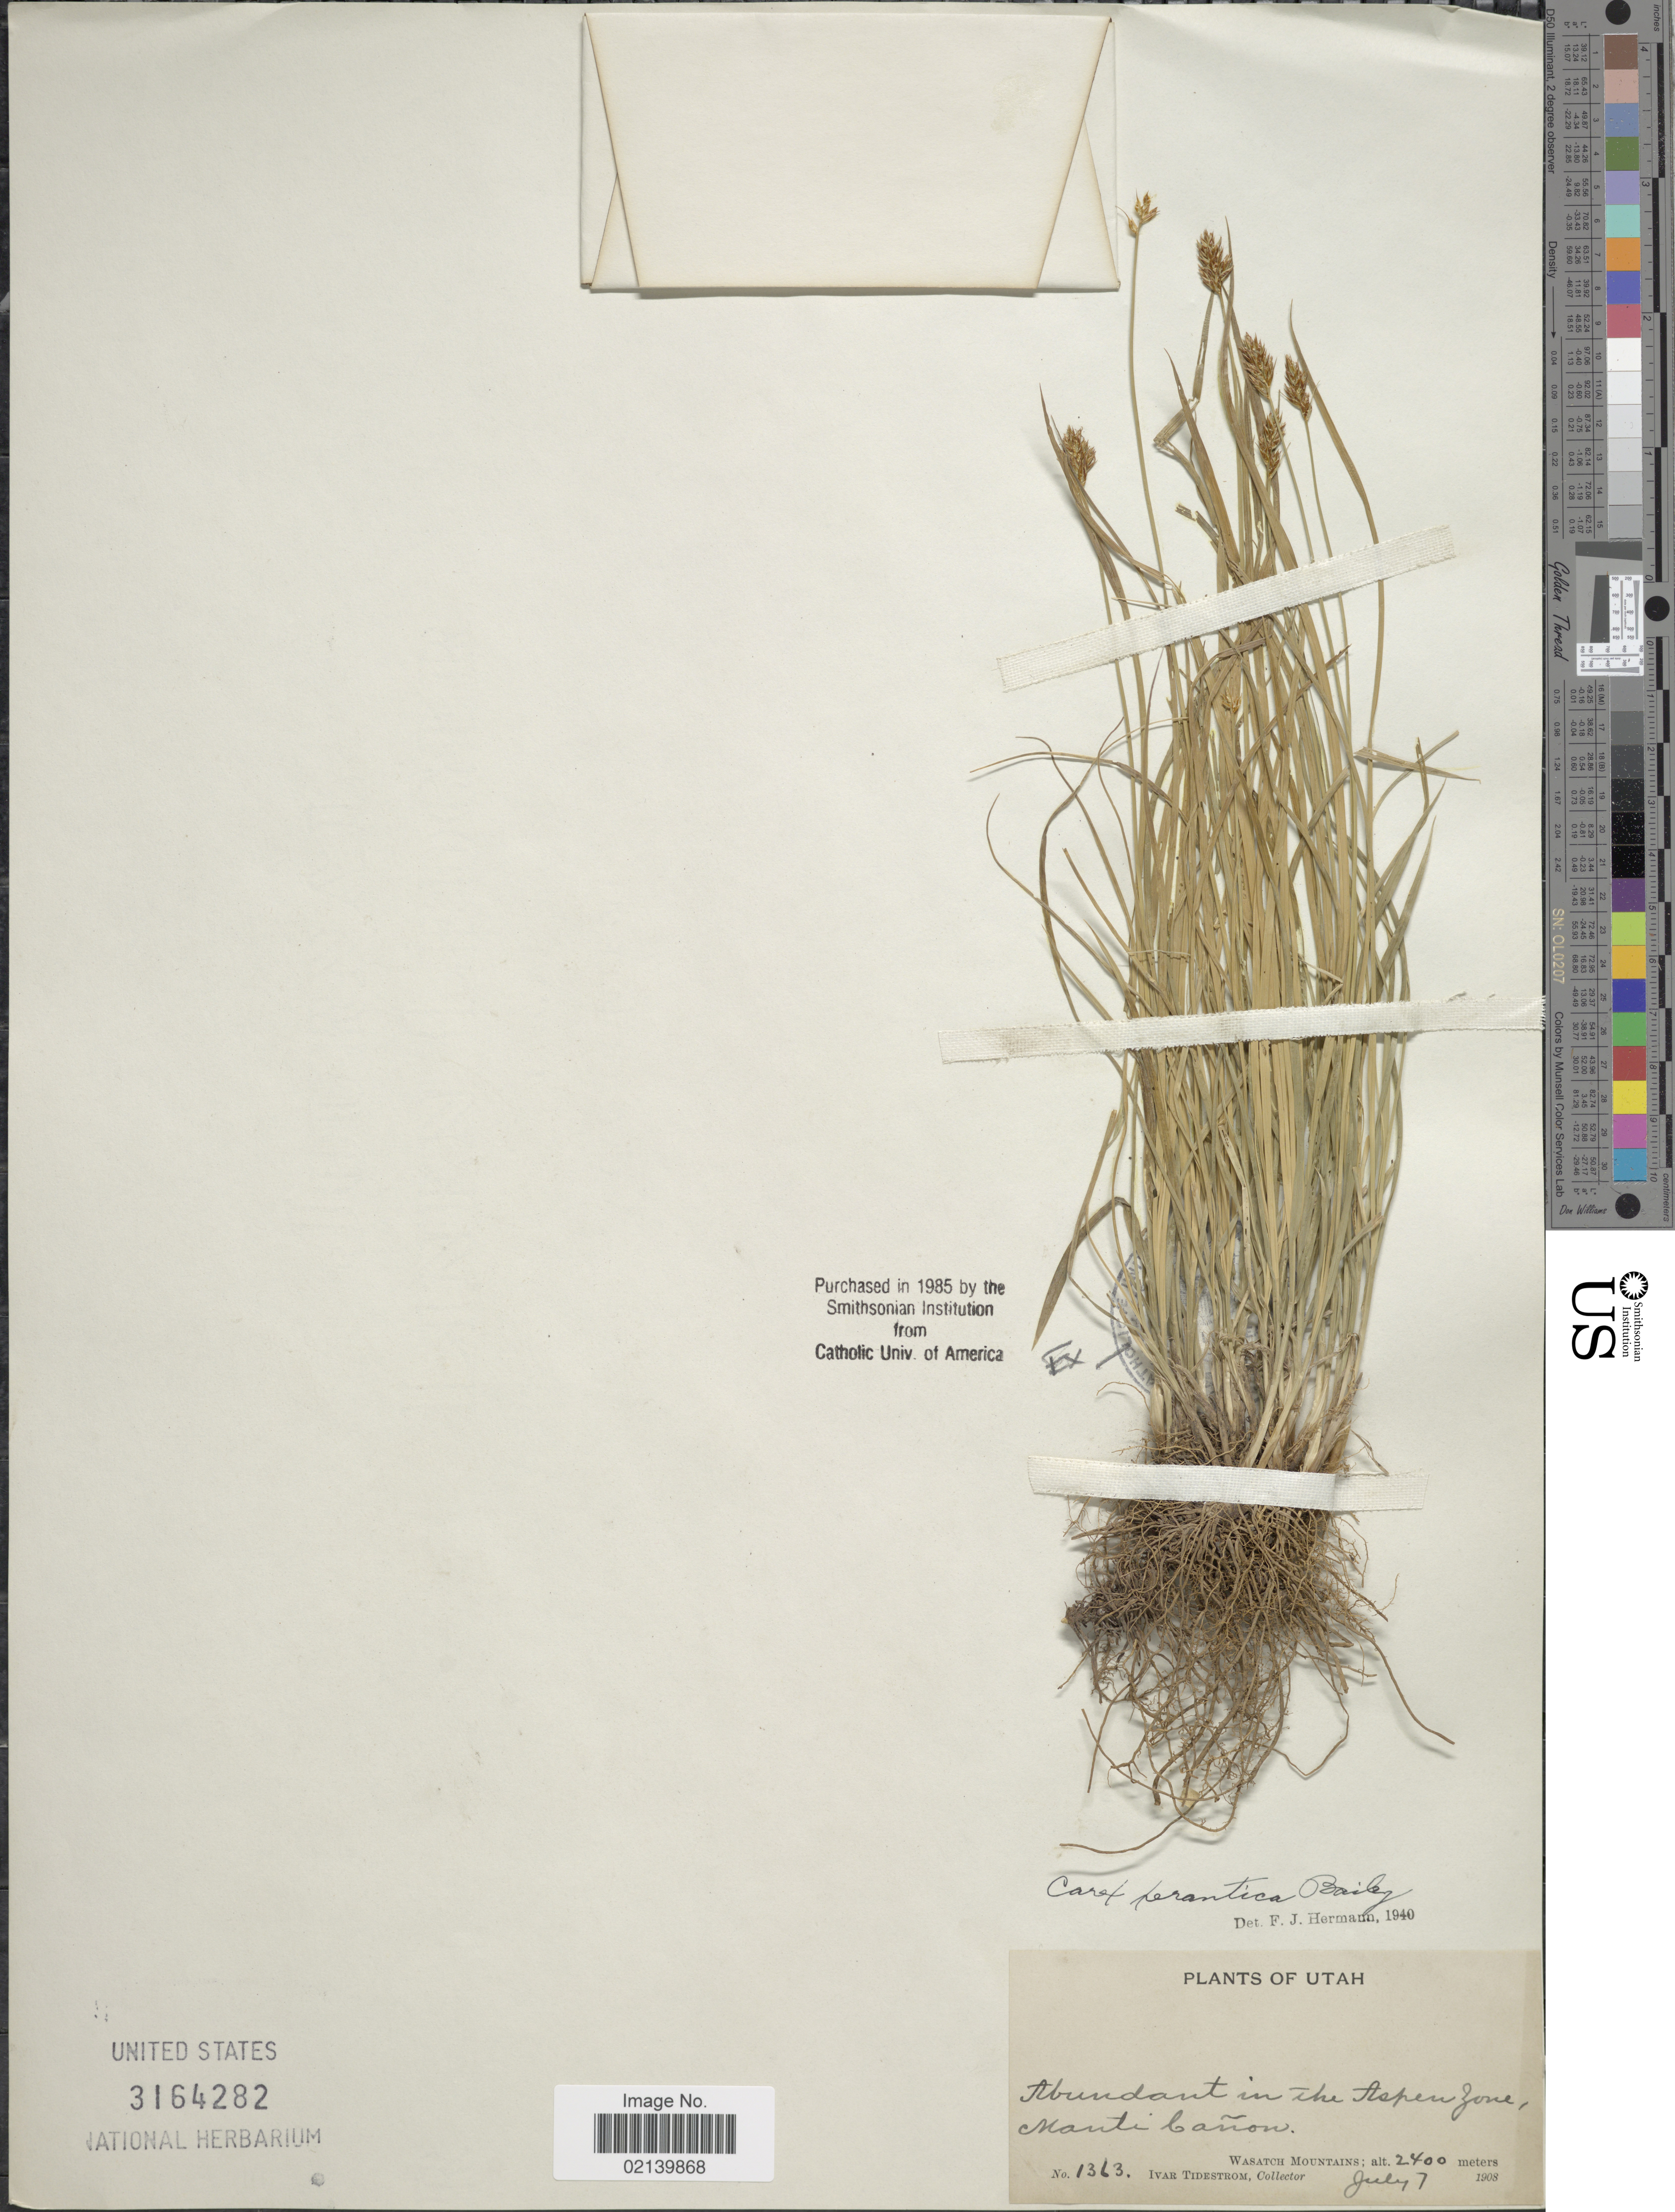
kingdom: Plantae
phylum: Tracheophyta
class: Liliopsida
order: Poales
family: Cyperaceae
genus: Carex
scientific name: Carex phaeocephala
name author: Piper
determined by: Strong, Mark T., (BOT), Smithsonian Institution - National Museum of Natural History (UNITED STATES)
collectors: I. F. Tidestrom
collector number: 1363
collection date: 1908-07-07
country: United States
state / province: Utah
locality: Aspen Zone, Manti Canon, Wasatch Mountains.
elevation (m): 2400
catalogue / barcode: US 3164282